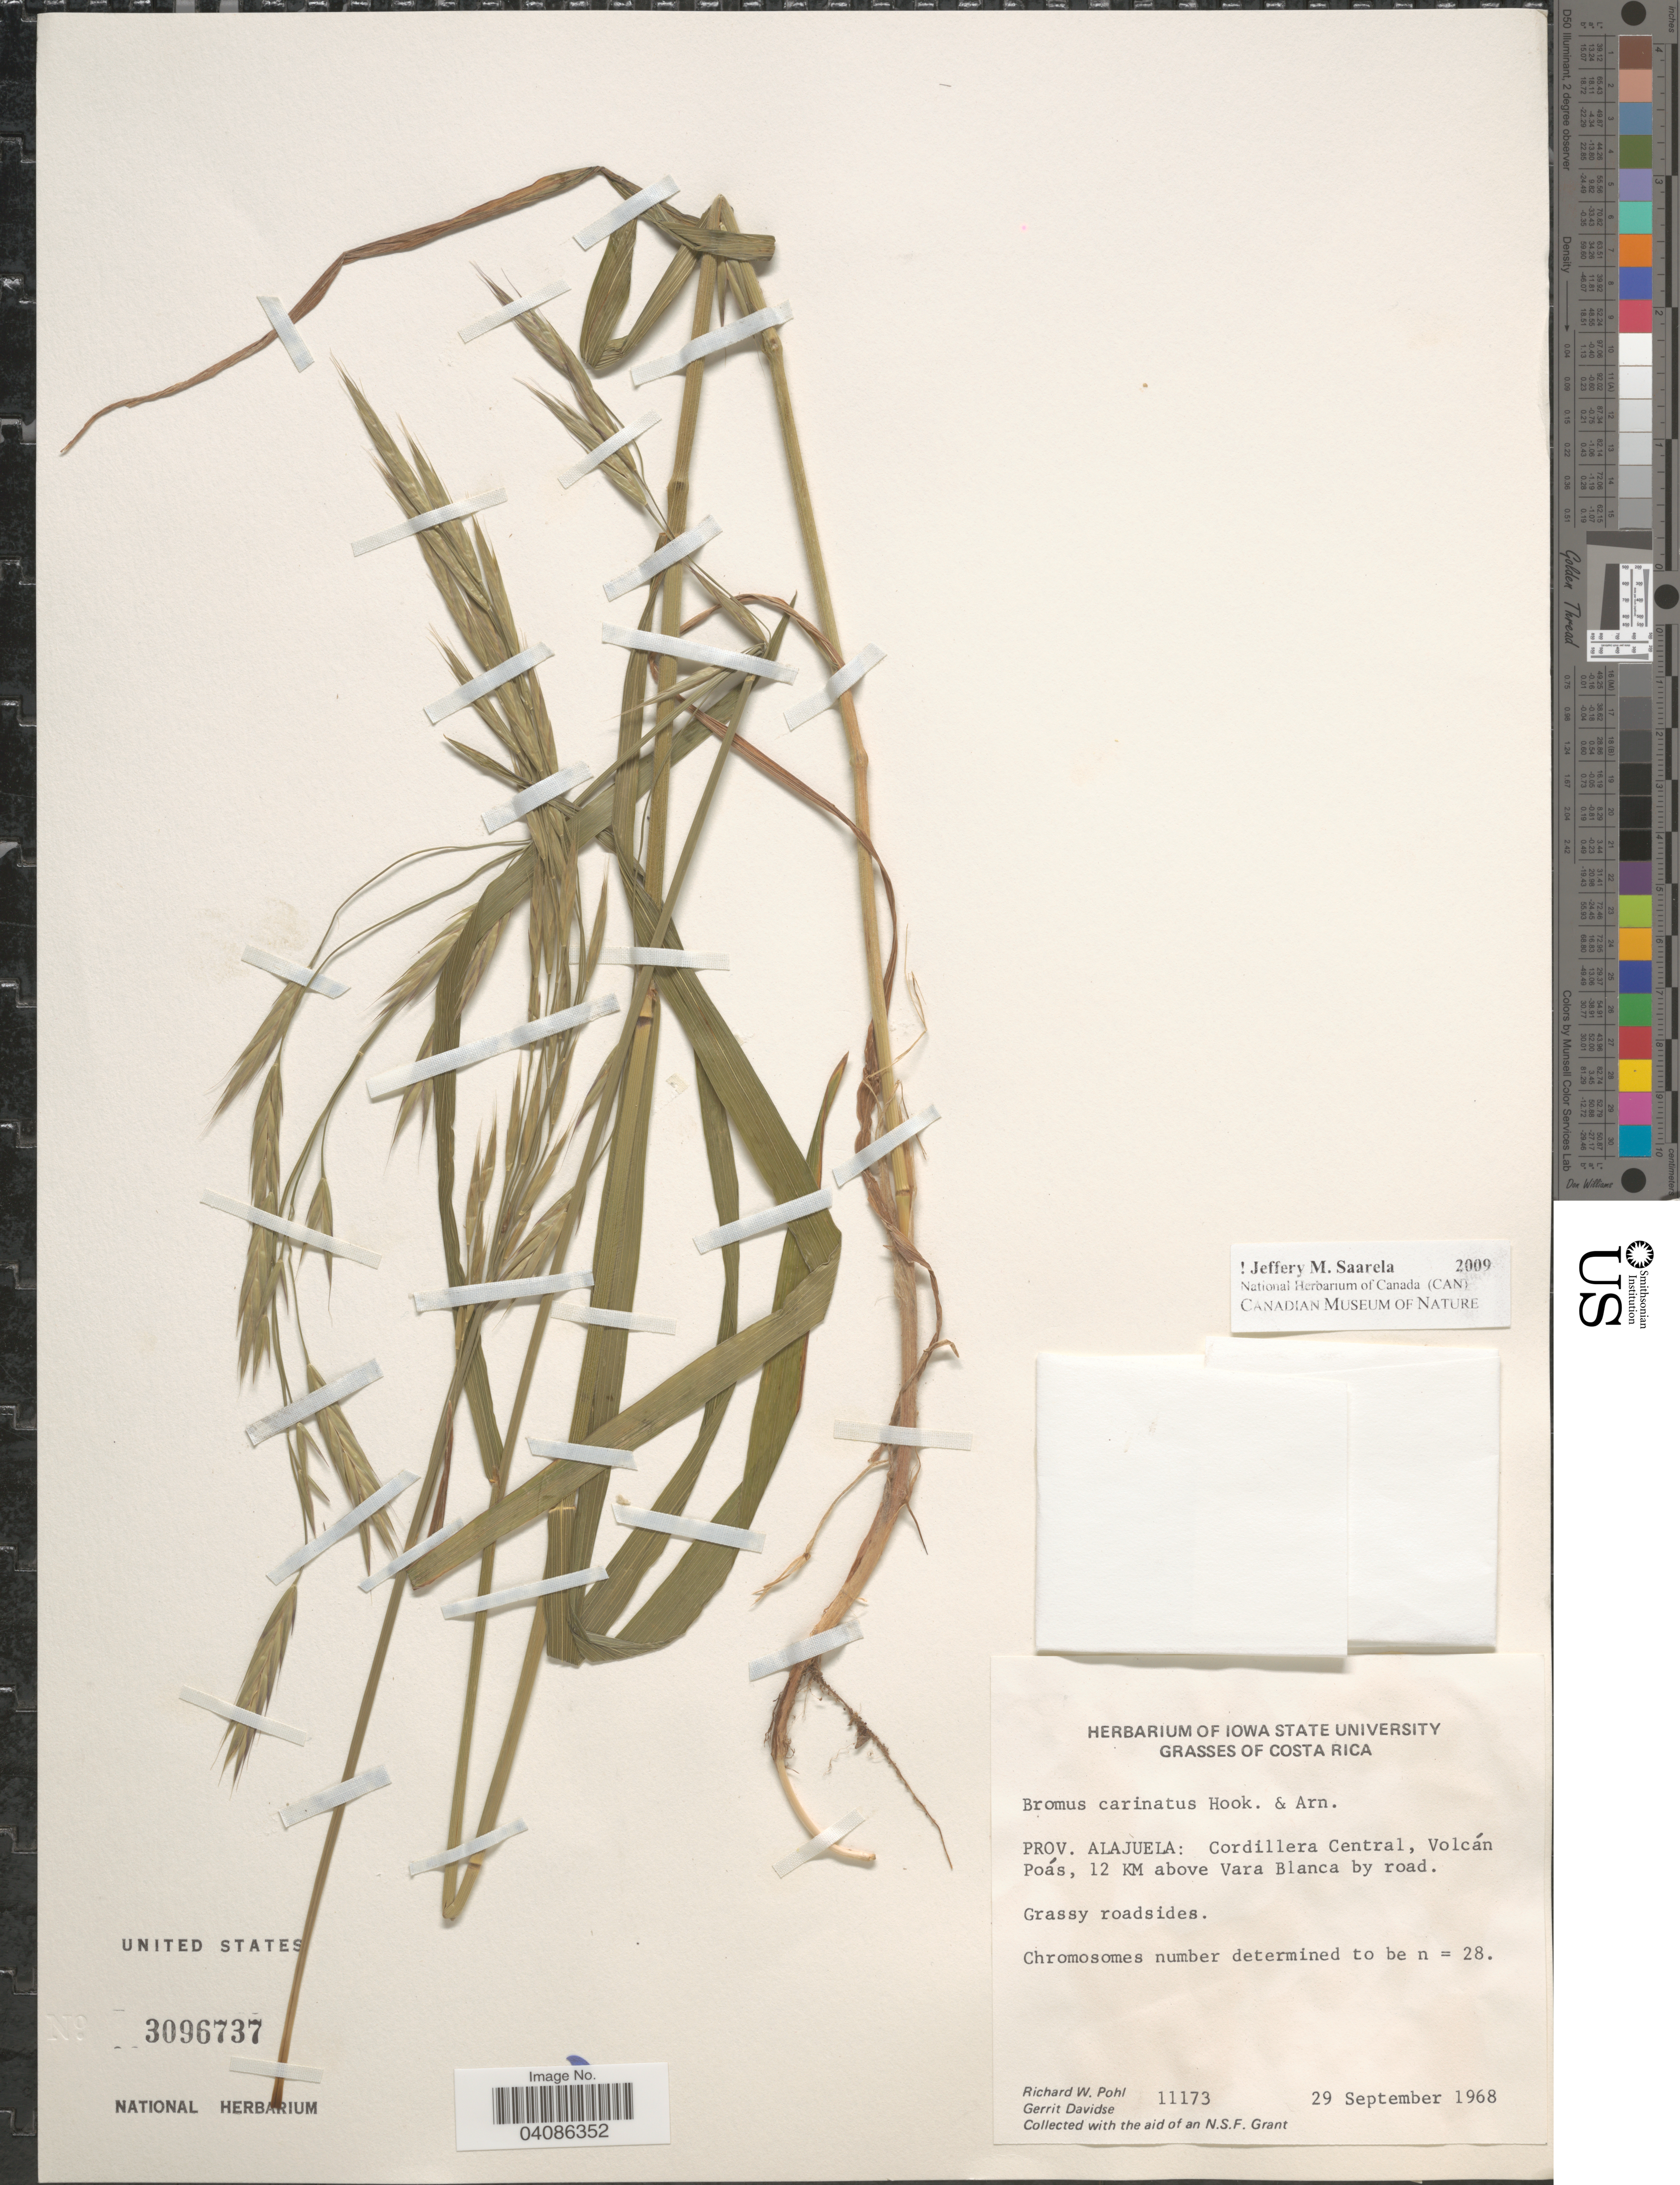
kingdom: Plantae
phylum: Tracheophyta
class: Liliopsida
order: Poales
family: Poaceae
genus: Bromus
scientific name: Bromus carinatus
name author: Hook. & Arn.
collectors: R. W. Pohl & G. Davidse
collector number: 11173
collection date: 1968-09-29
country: Costa Rica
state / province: Alajuela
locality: Cordillera Central, Volcán Poás, 12 KM above Vara Blanca by road.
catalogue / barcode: US 3096737